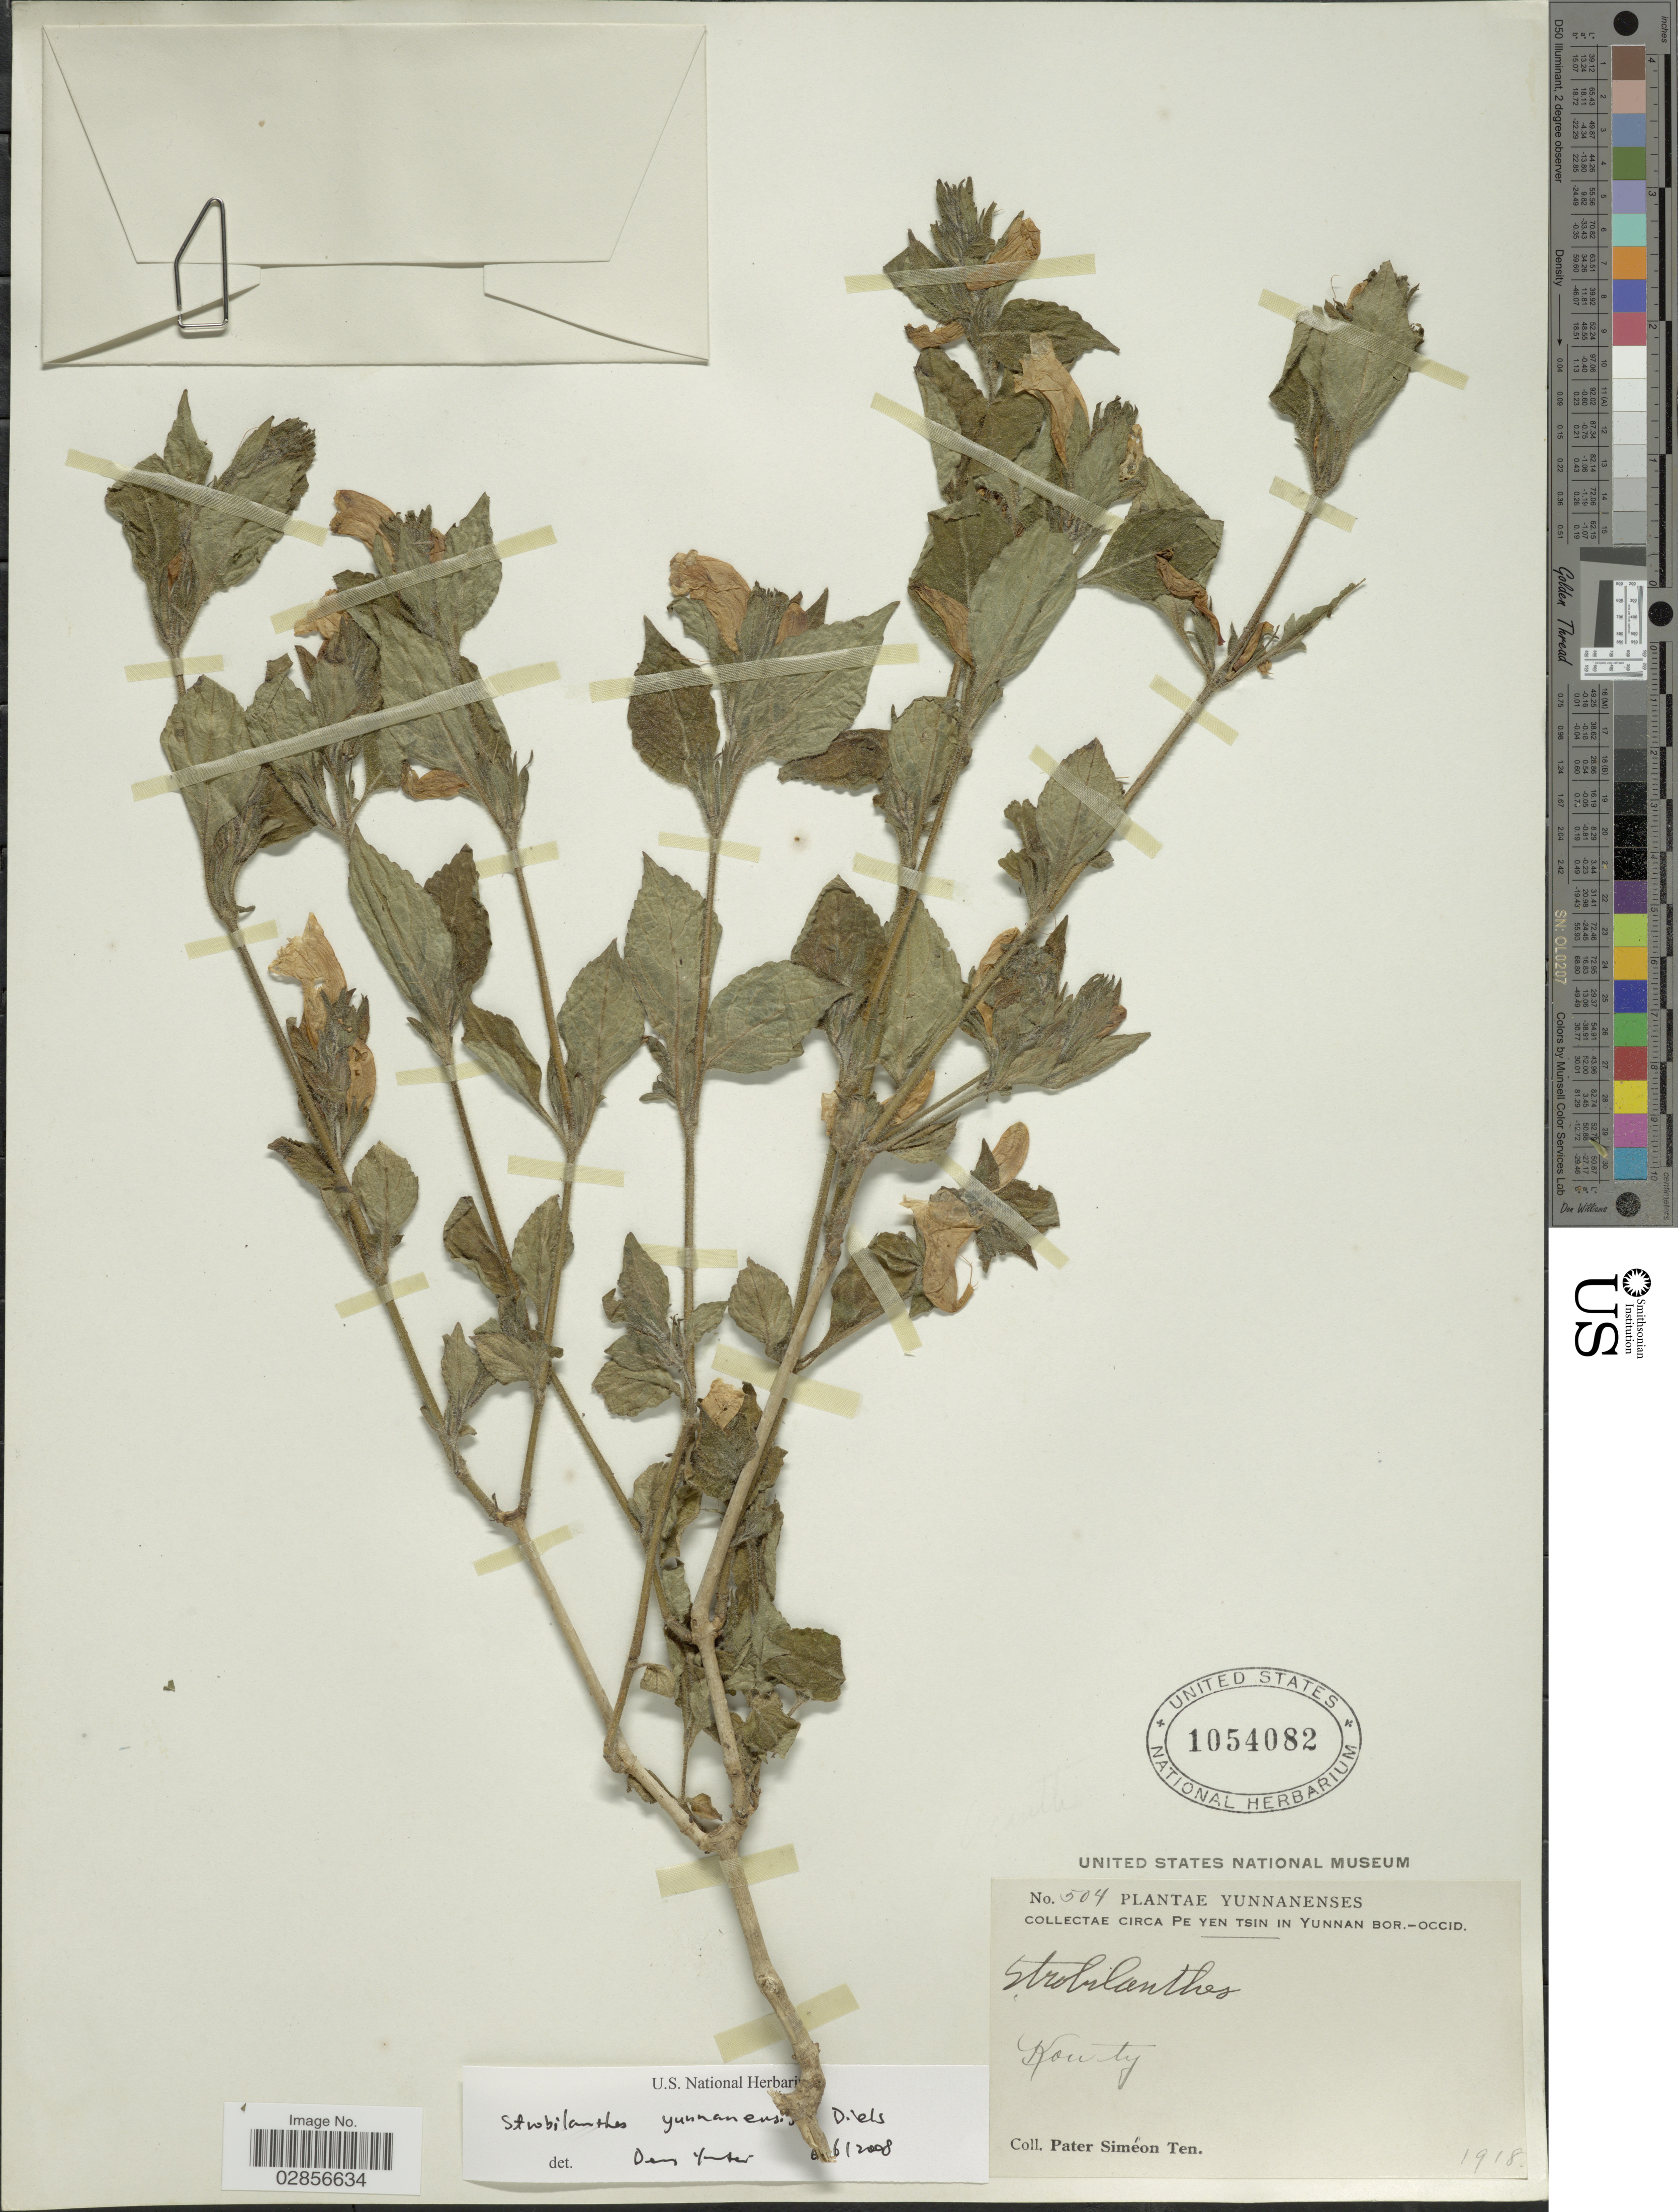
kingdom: Plantae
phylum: Tracheophyta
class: Magnoliopsida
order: Lamiales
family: Acanthaceae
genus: Strobilanthes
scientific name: Strobilanthes yunnanensis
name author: Diels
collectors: P. S. Ten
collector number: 504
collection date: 1918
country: China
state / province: Yunnan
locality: Circa Pe Yen Tsin in Yunnan Bor.-occid, Kouty.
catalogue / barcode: US 1054082